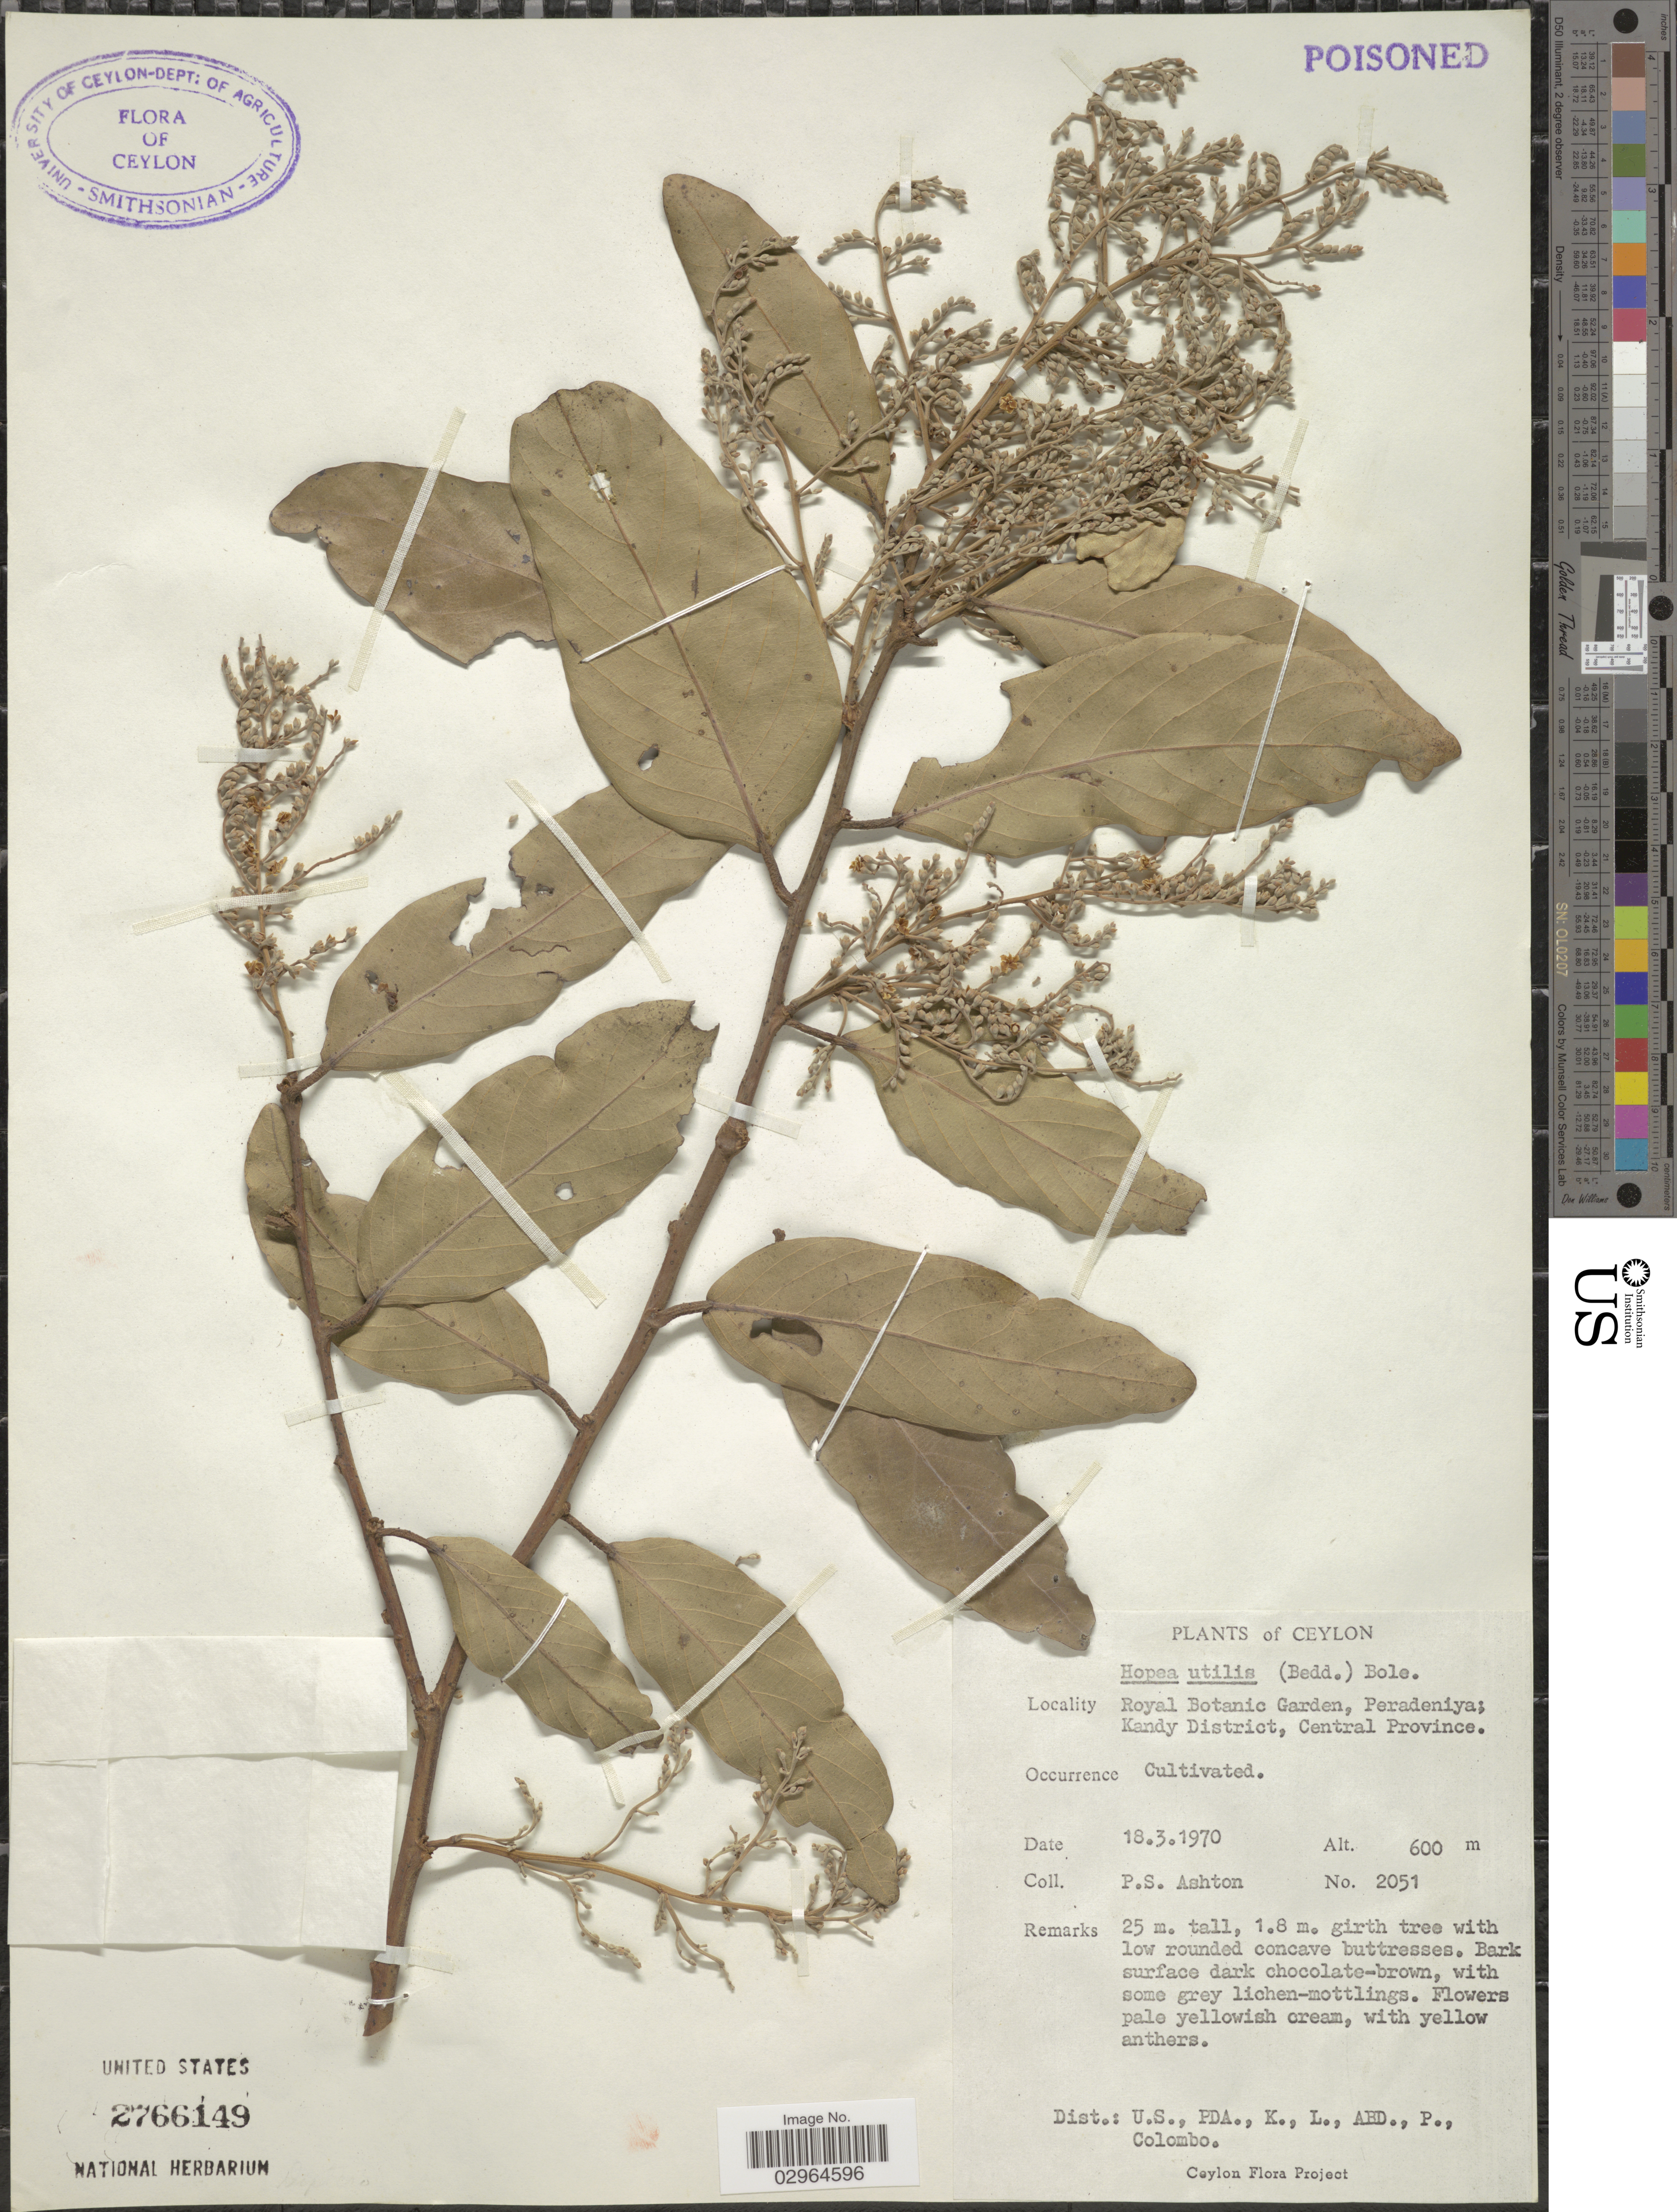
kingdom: Plantae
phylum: Tracheophyta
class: Magnoliopsida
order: Malvales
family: Dipterocarpaceae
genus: Hopea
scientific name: Hopea utilis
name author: (Bedd.) Bole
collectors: P. S. Ashton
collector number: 2051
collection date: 1970-03-18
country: Sri Lanka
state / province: Central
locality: Ceylon. Royal Botanic Garden, Peradeniya; Kandy District.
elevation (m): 600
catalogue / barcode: US 2766149